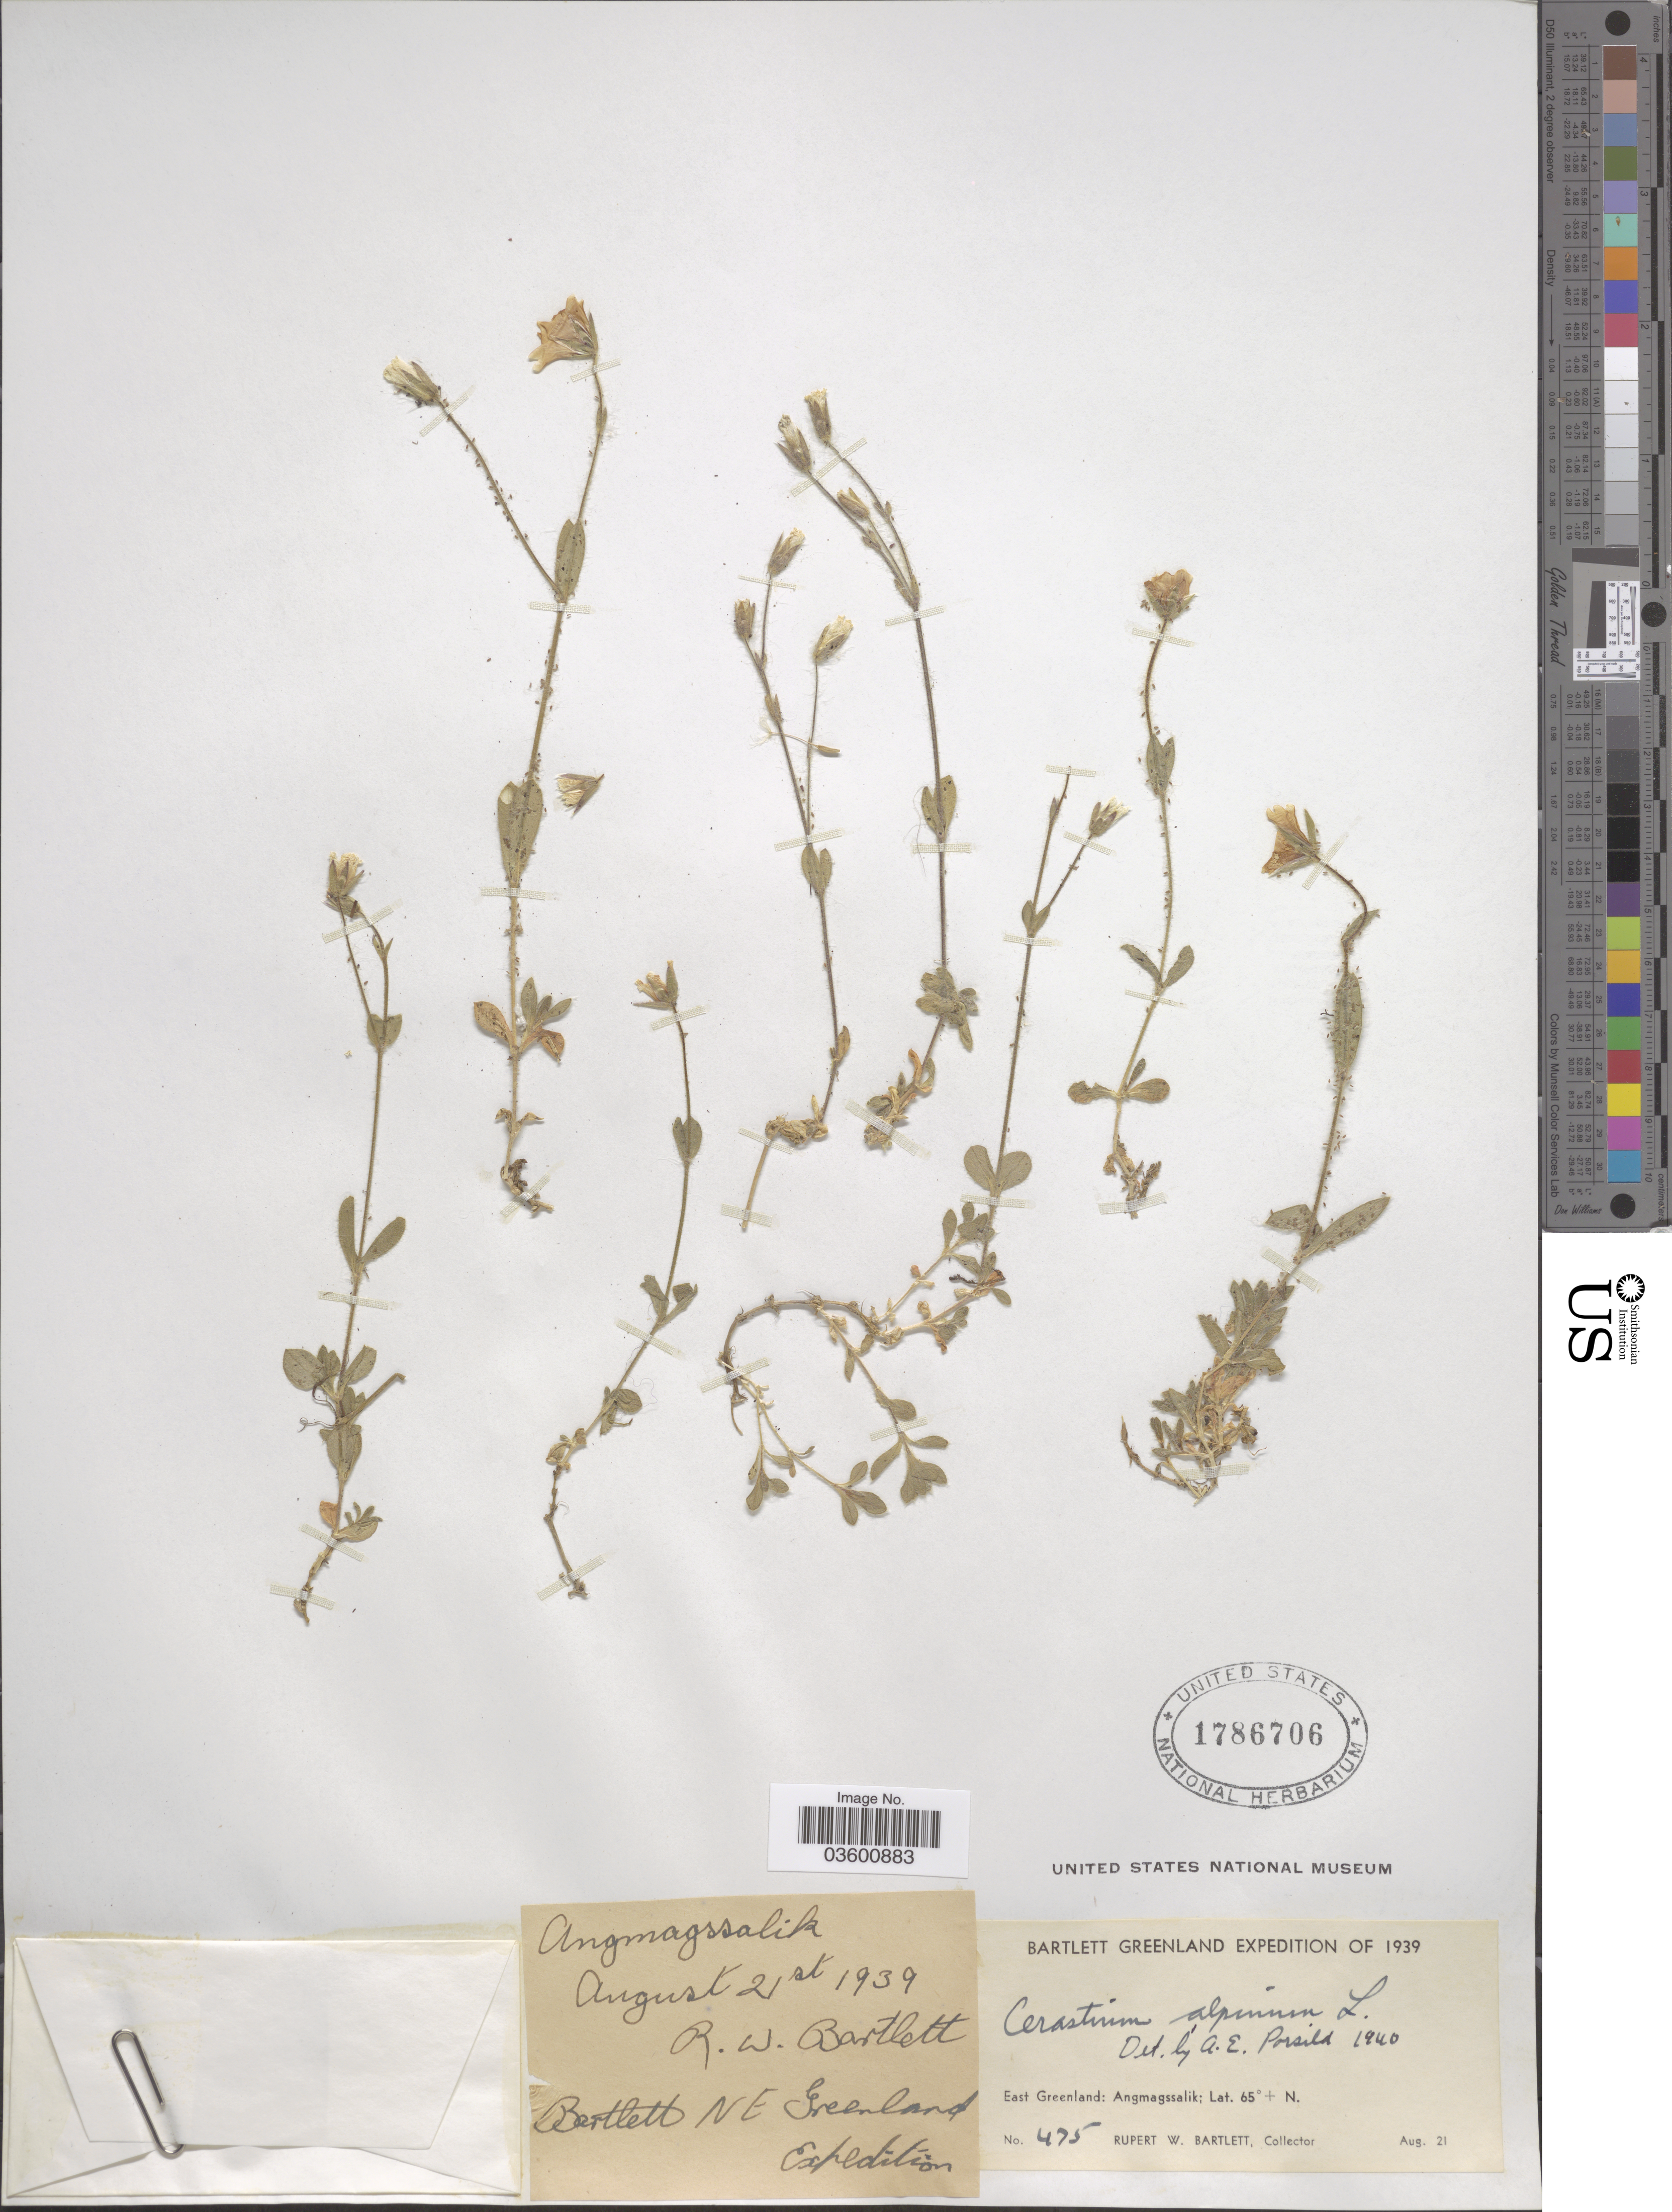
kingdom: Plantae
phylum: Tracheophyta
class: Magnoliopsida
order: Caryophyllales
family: Caryophyllaceae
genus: Cerastium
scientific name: Cerastium alpinum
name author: L.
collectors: R. W. Bartlett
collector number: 475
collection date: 1939-08-21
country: Greenland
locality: East Greenland: Angmagssalik. N.E. Greenland.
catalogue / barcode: US 1786706